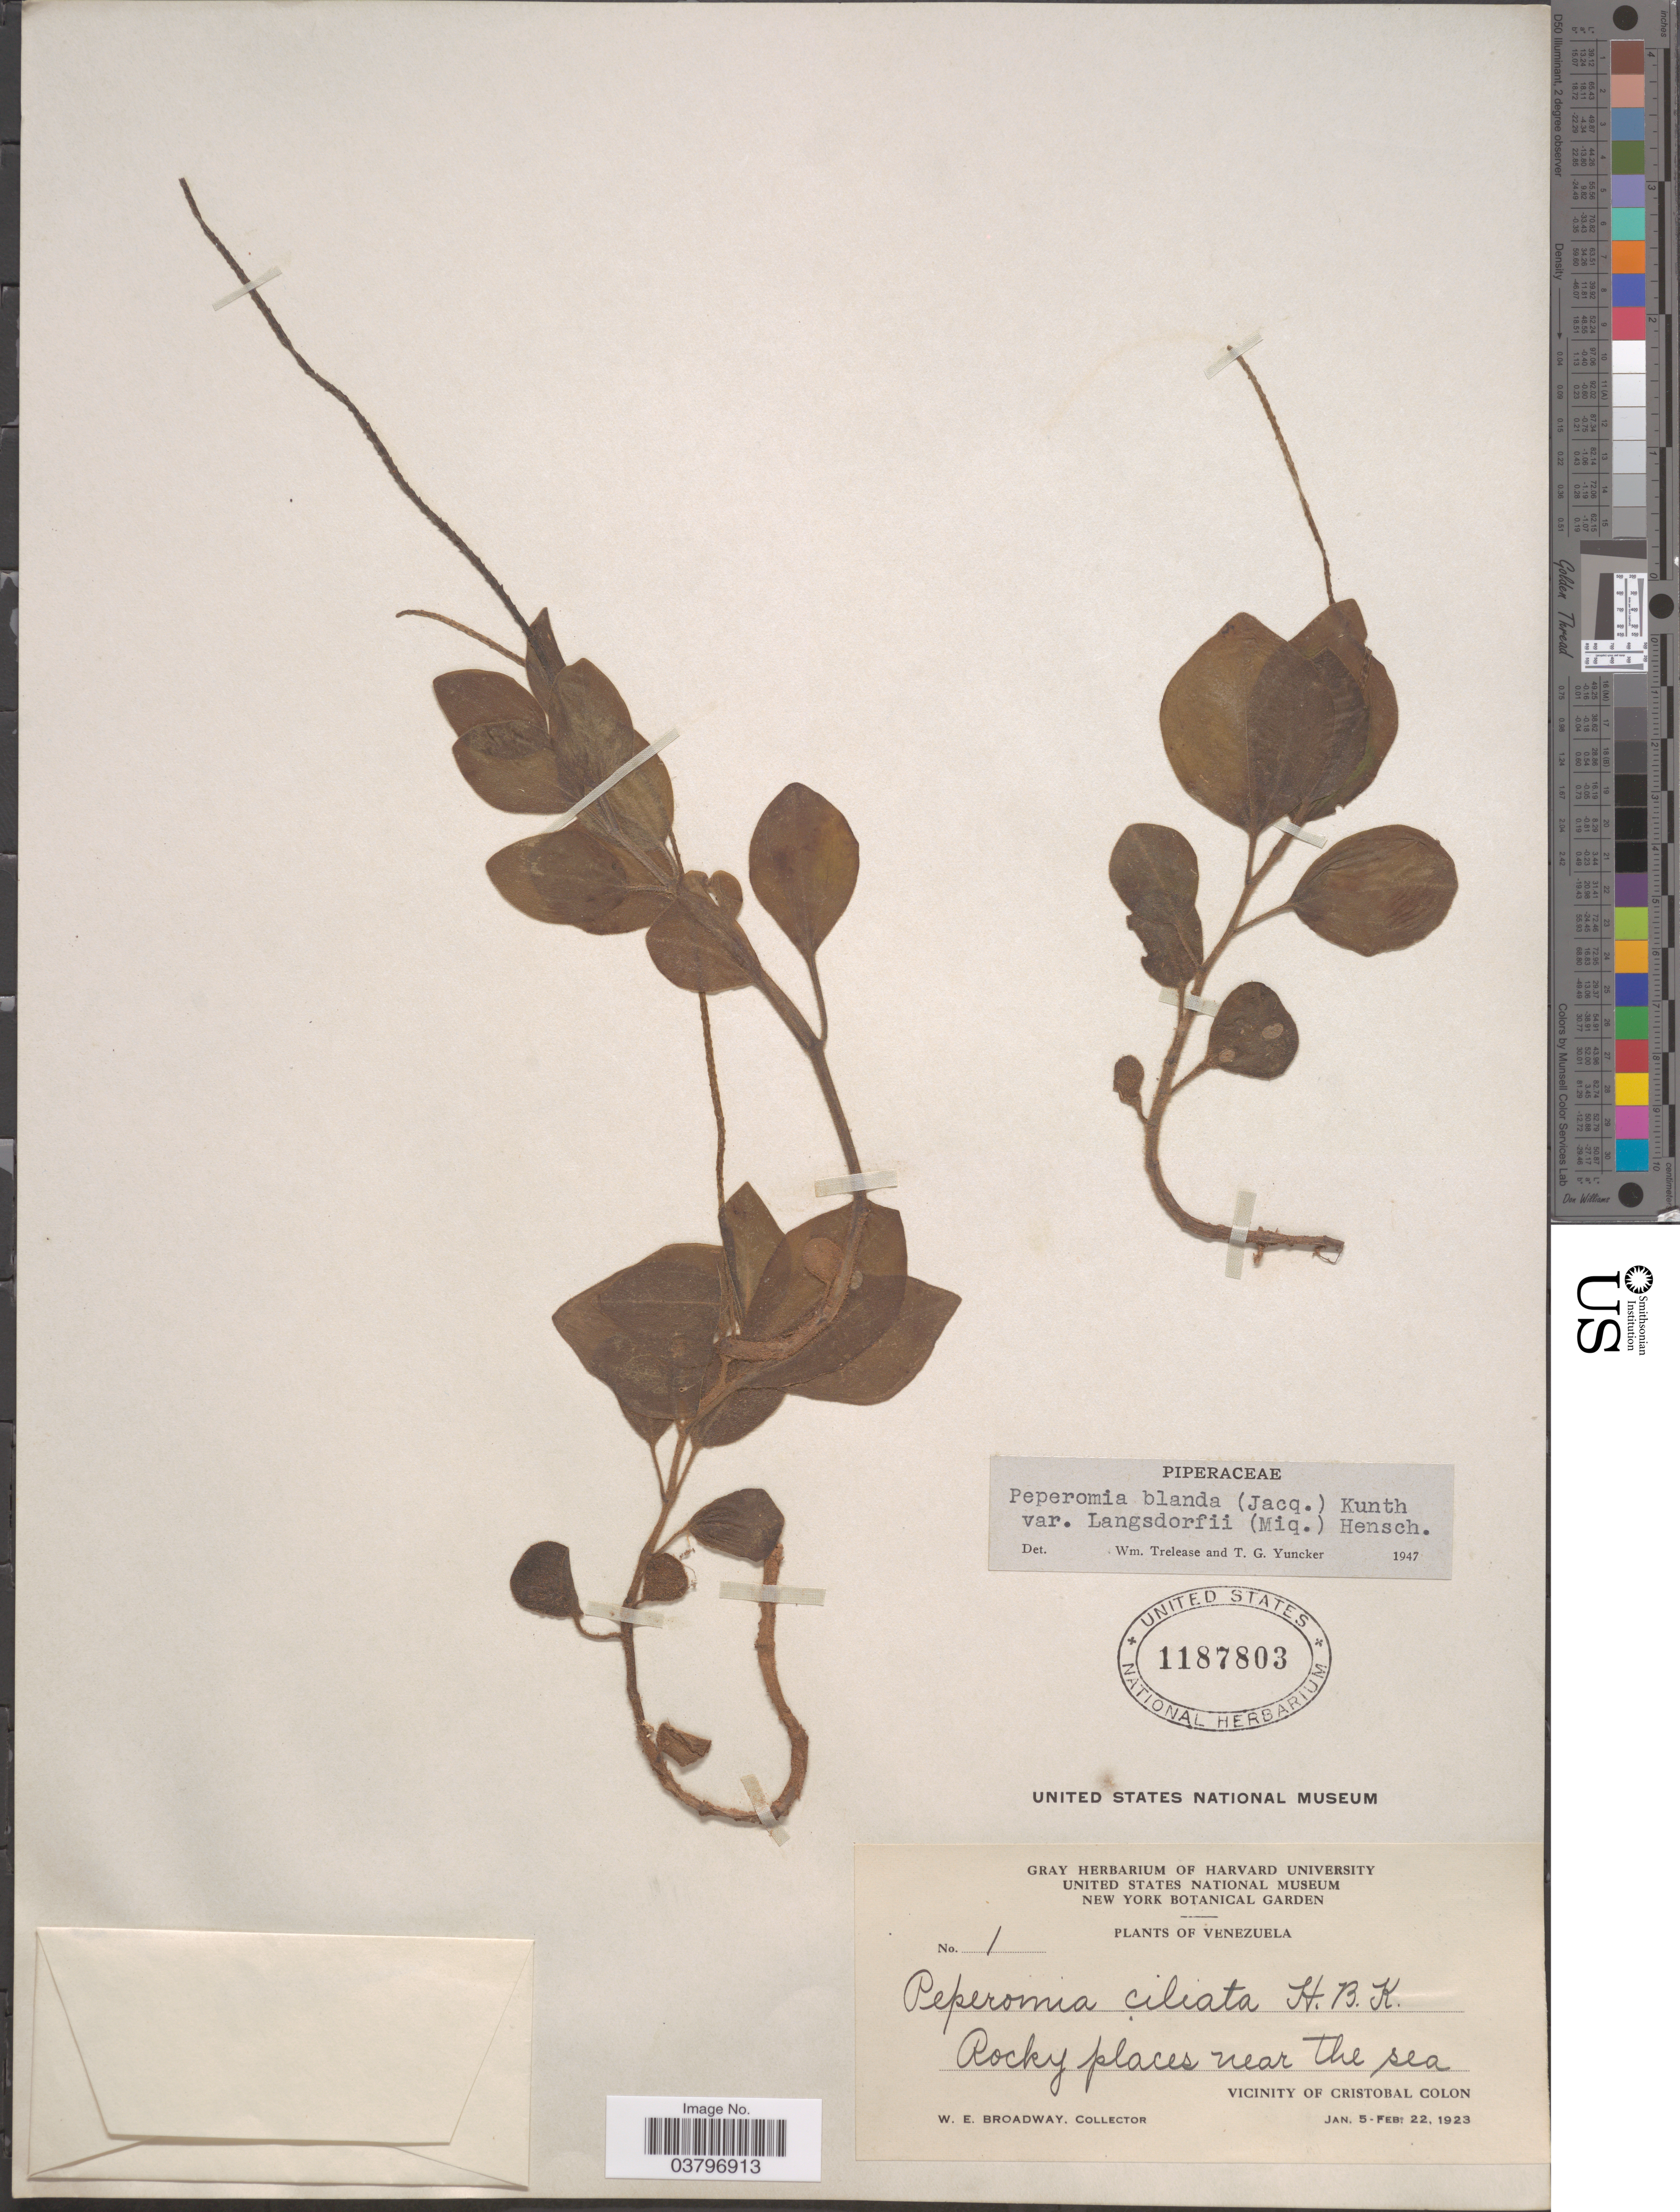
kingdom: Plantae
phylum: Tracheophyta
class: Magnoliopsida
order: Piperales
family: Piperaceae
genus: Peperomia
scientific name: Peperomia blanda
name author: (Jacq.) Kunth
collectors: W. E. Broadway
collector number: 1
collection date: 1923-01-05/1923-02-22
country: Venezuela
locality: Rocky places near the sea. Vicinity of Cristobal Colon.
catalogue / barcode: US 1187803